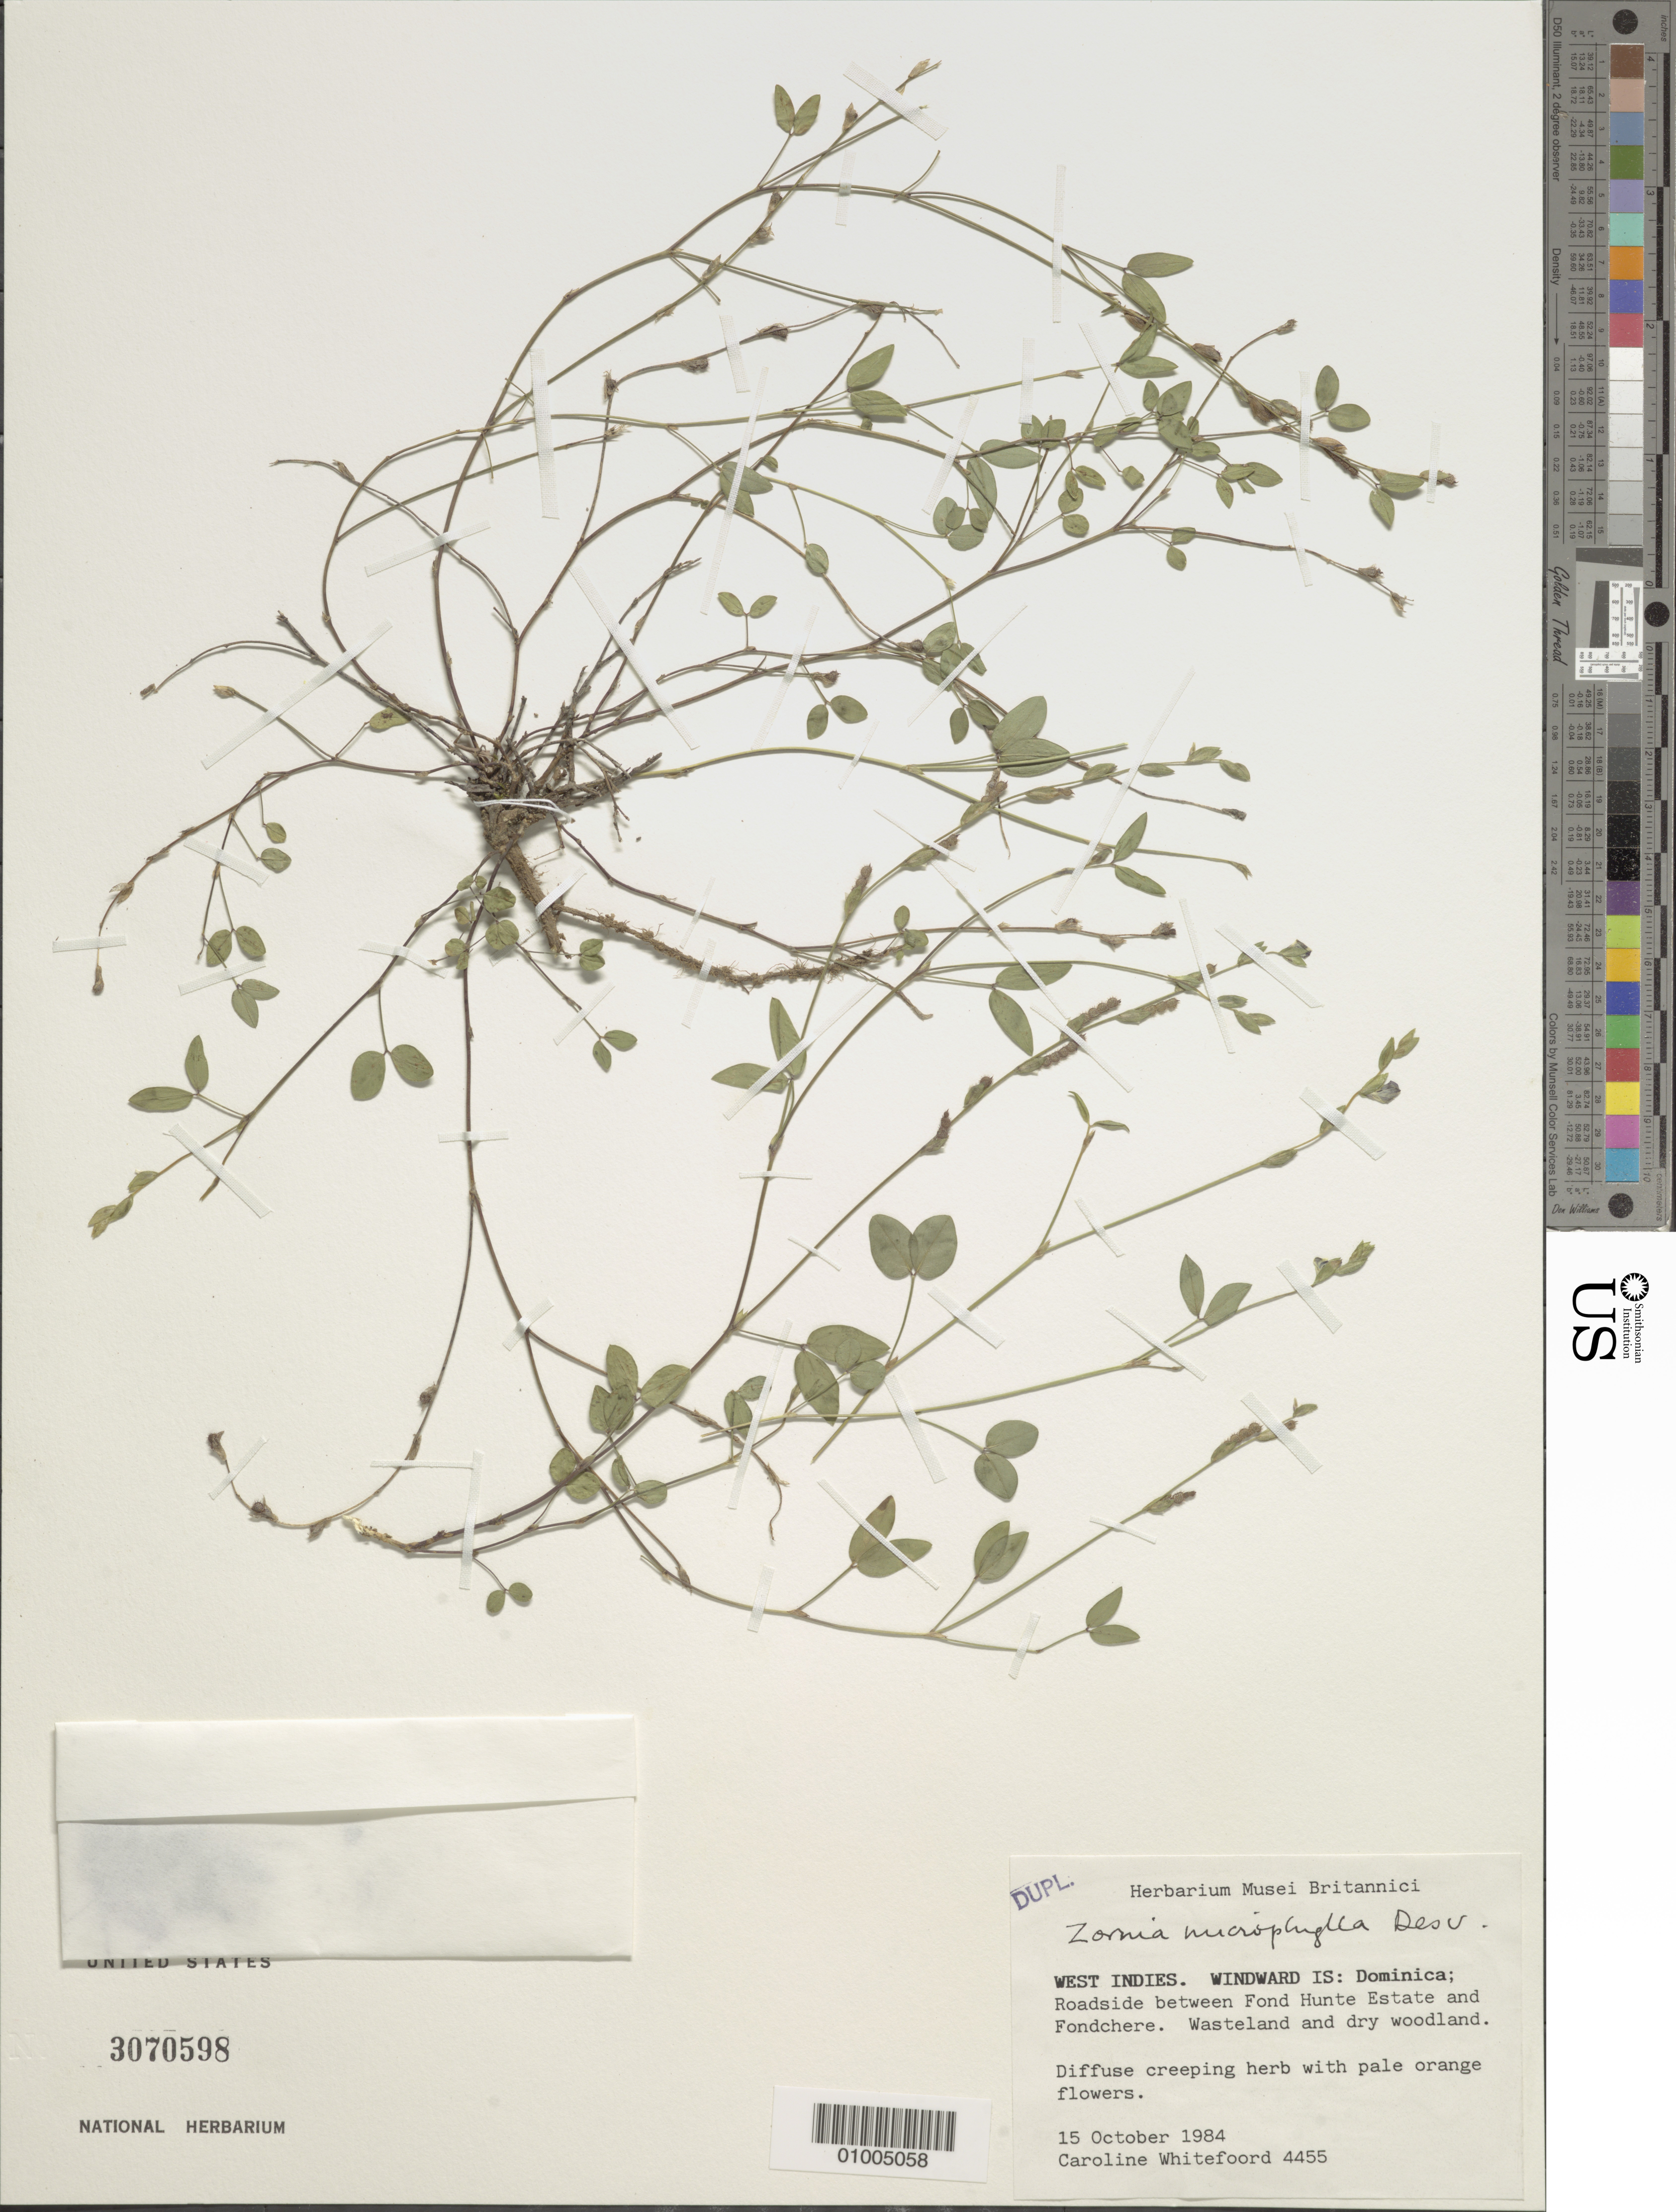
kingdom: Plantae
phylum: Tracheophyta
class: Magnoliopsida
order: Fabales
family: Fabaceae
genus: Zornia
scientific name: Zornia microphylla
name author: Desv.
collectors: C. Whitefoord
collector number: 4455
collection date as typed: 15 Oct 1984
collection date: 1984-10-15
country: Dominica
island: Dominica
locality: Roadside between Fond Hunte Estate and Fondchere. Wasteland and dry woodland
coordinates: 0 N, 0 E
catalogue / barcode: US 3070598